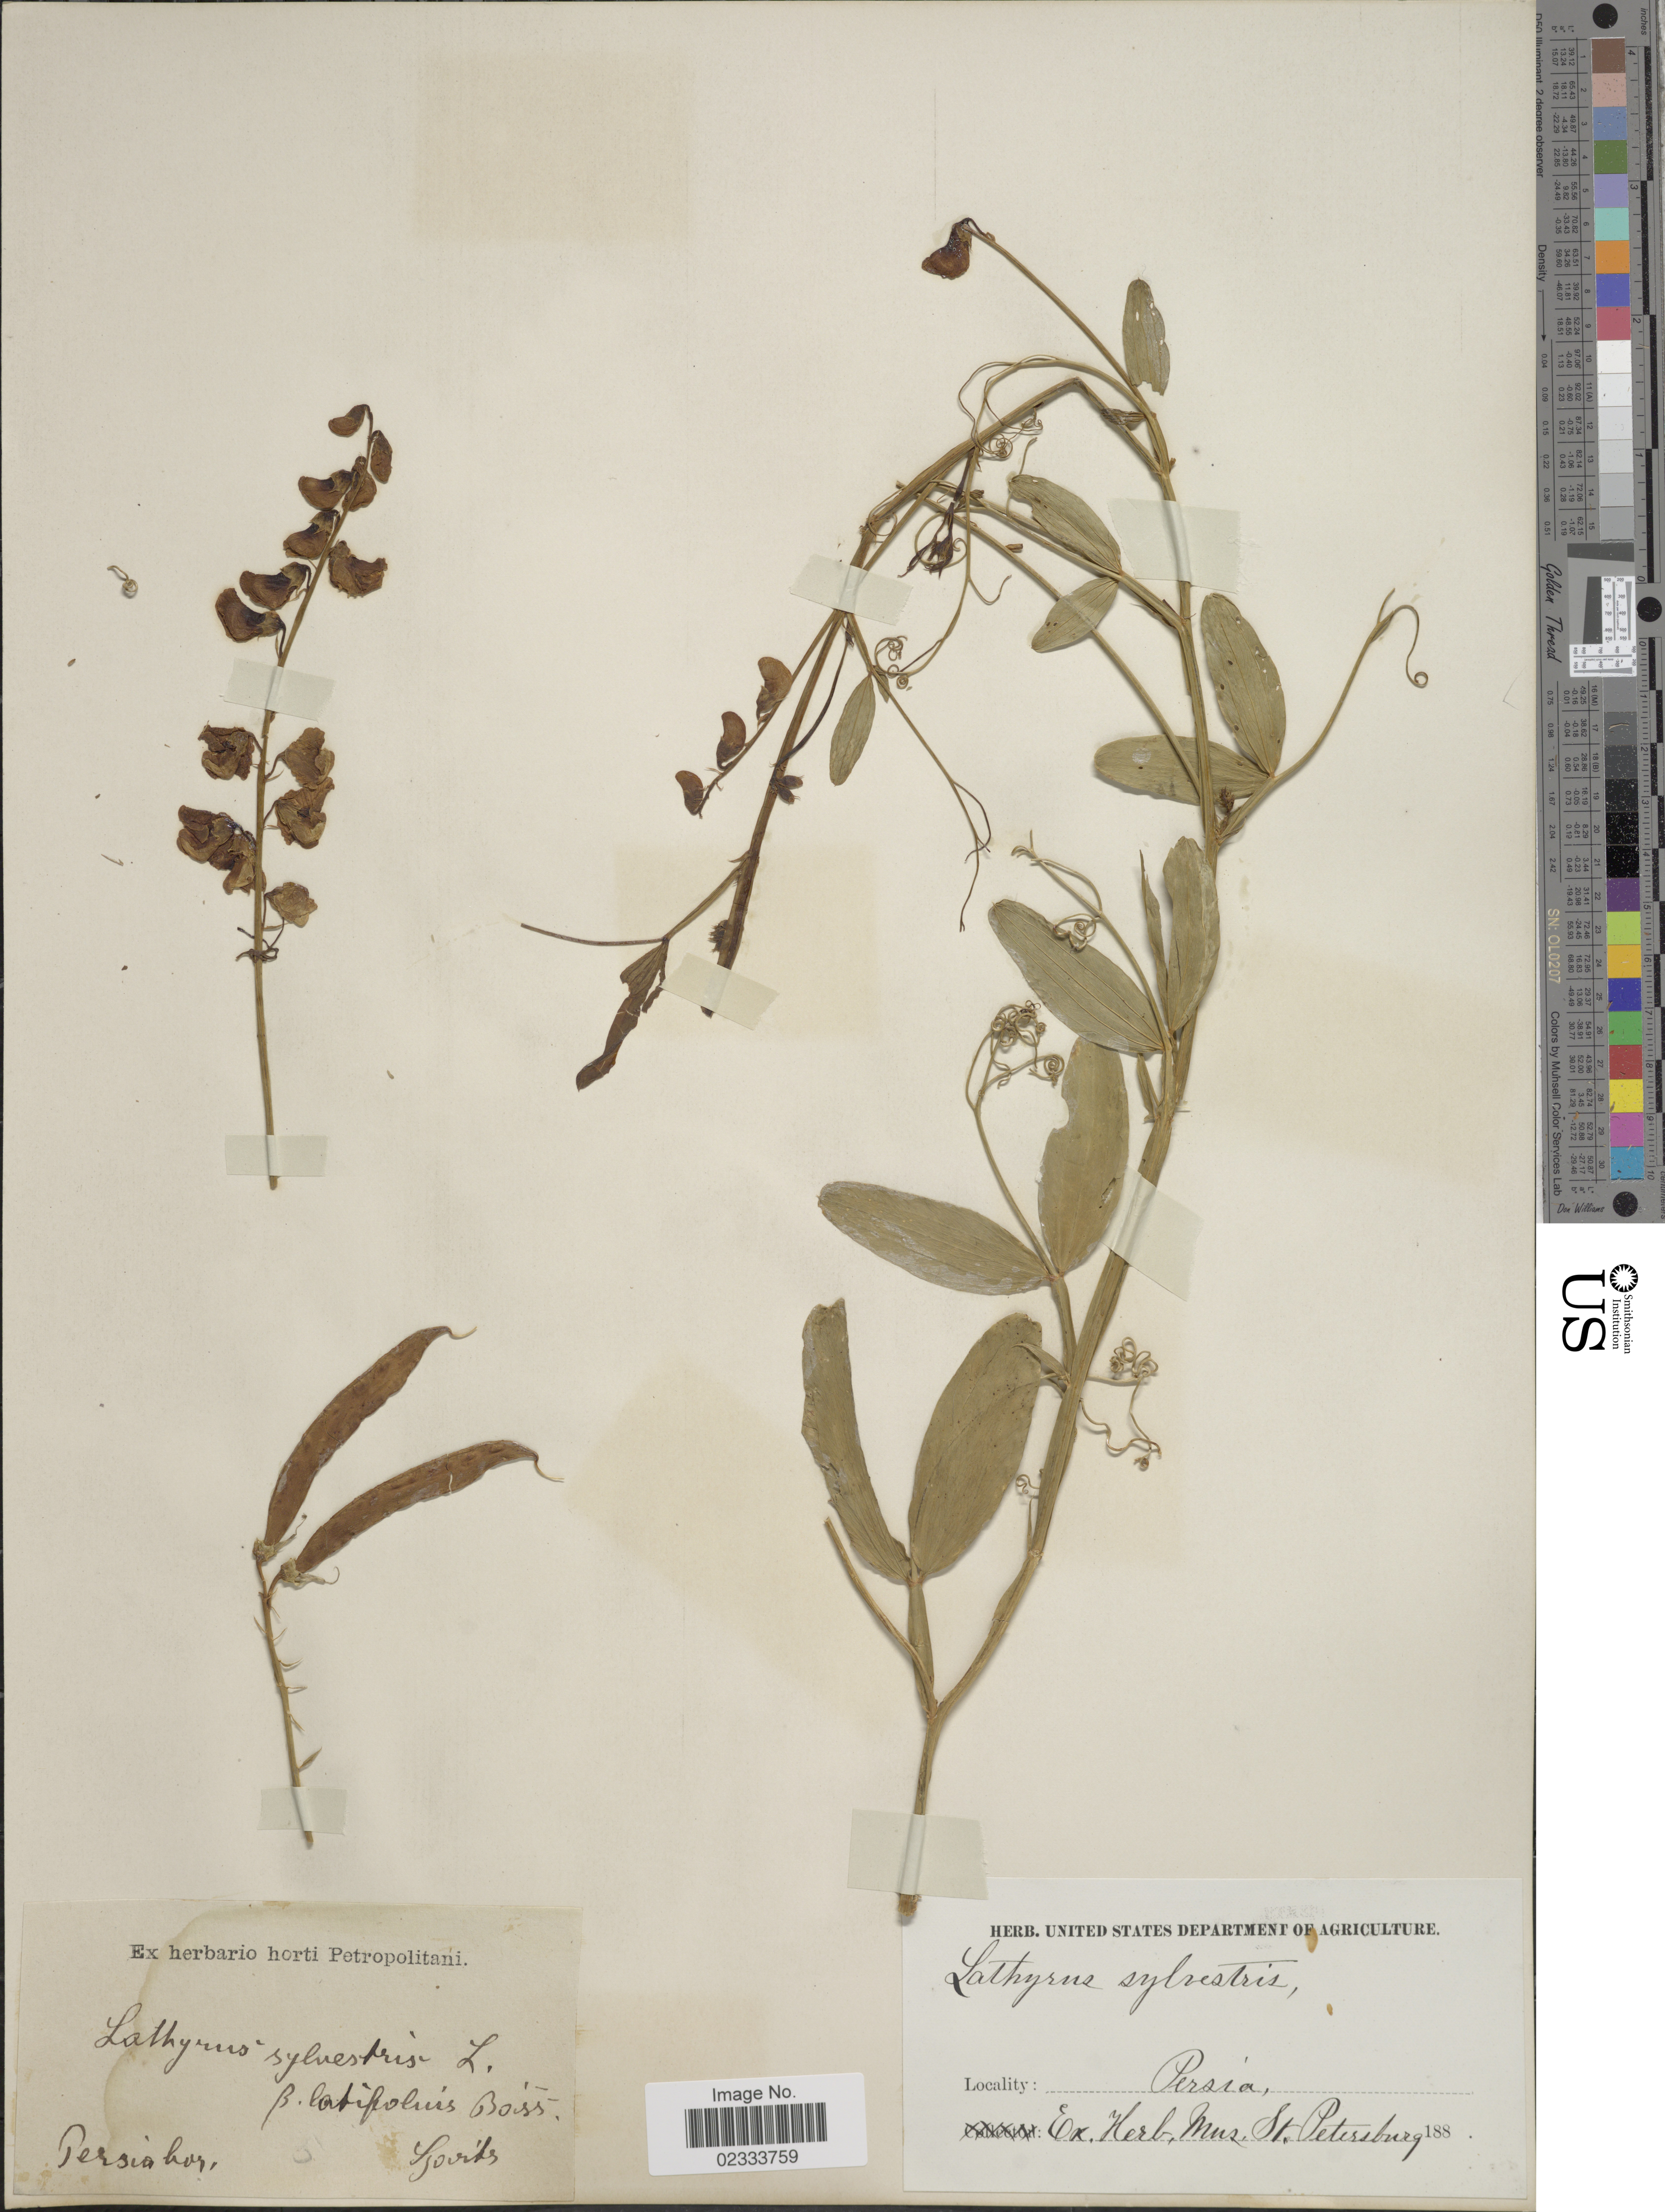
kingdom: Plantae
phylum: Tracheophyta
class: Magnoliopsida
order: Fabales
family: Fabaceae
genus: Lathyrus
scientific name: Lathyrus sylvestris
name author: L.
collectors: Szovits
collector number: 5?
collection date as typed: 188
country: Iran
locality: Persiaboy [interpreted]